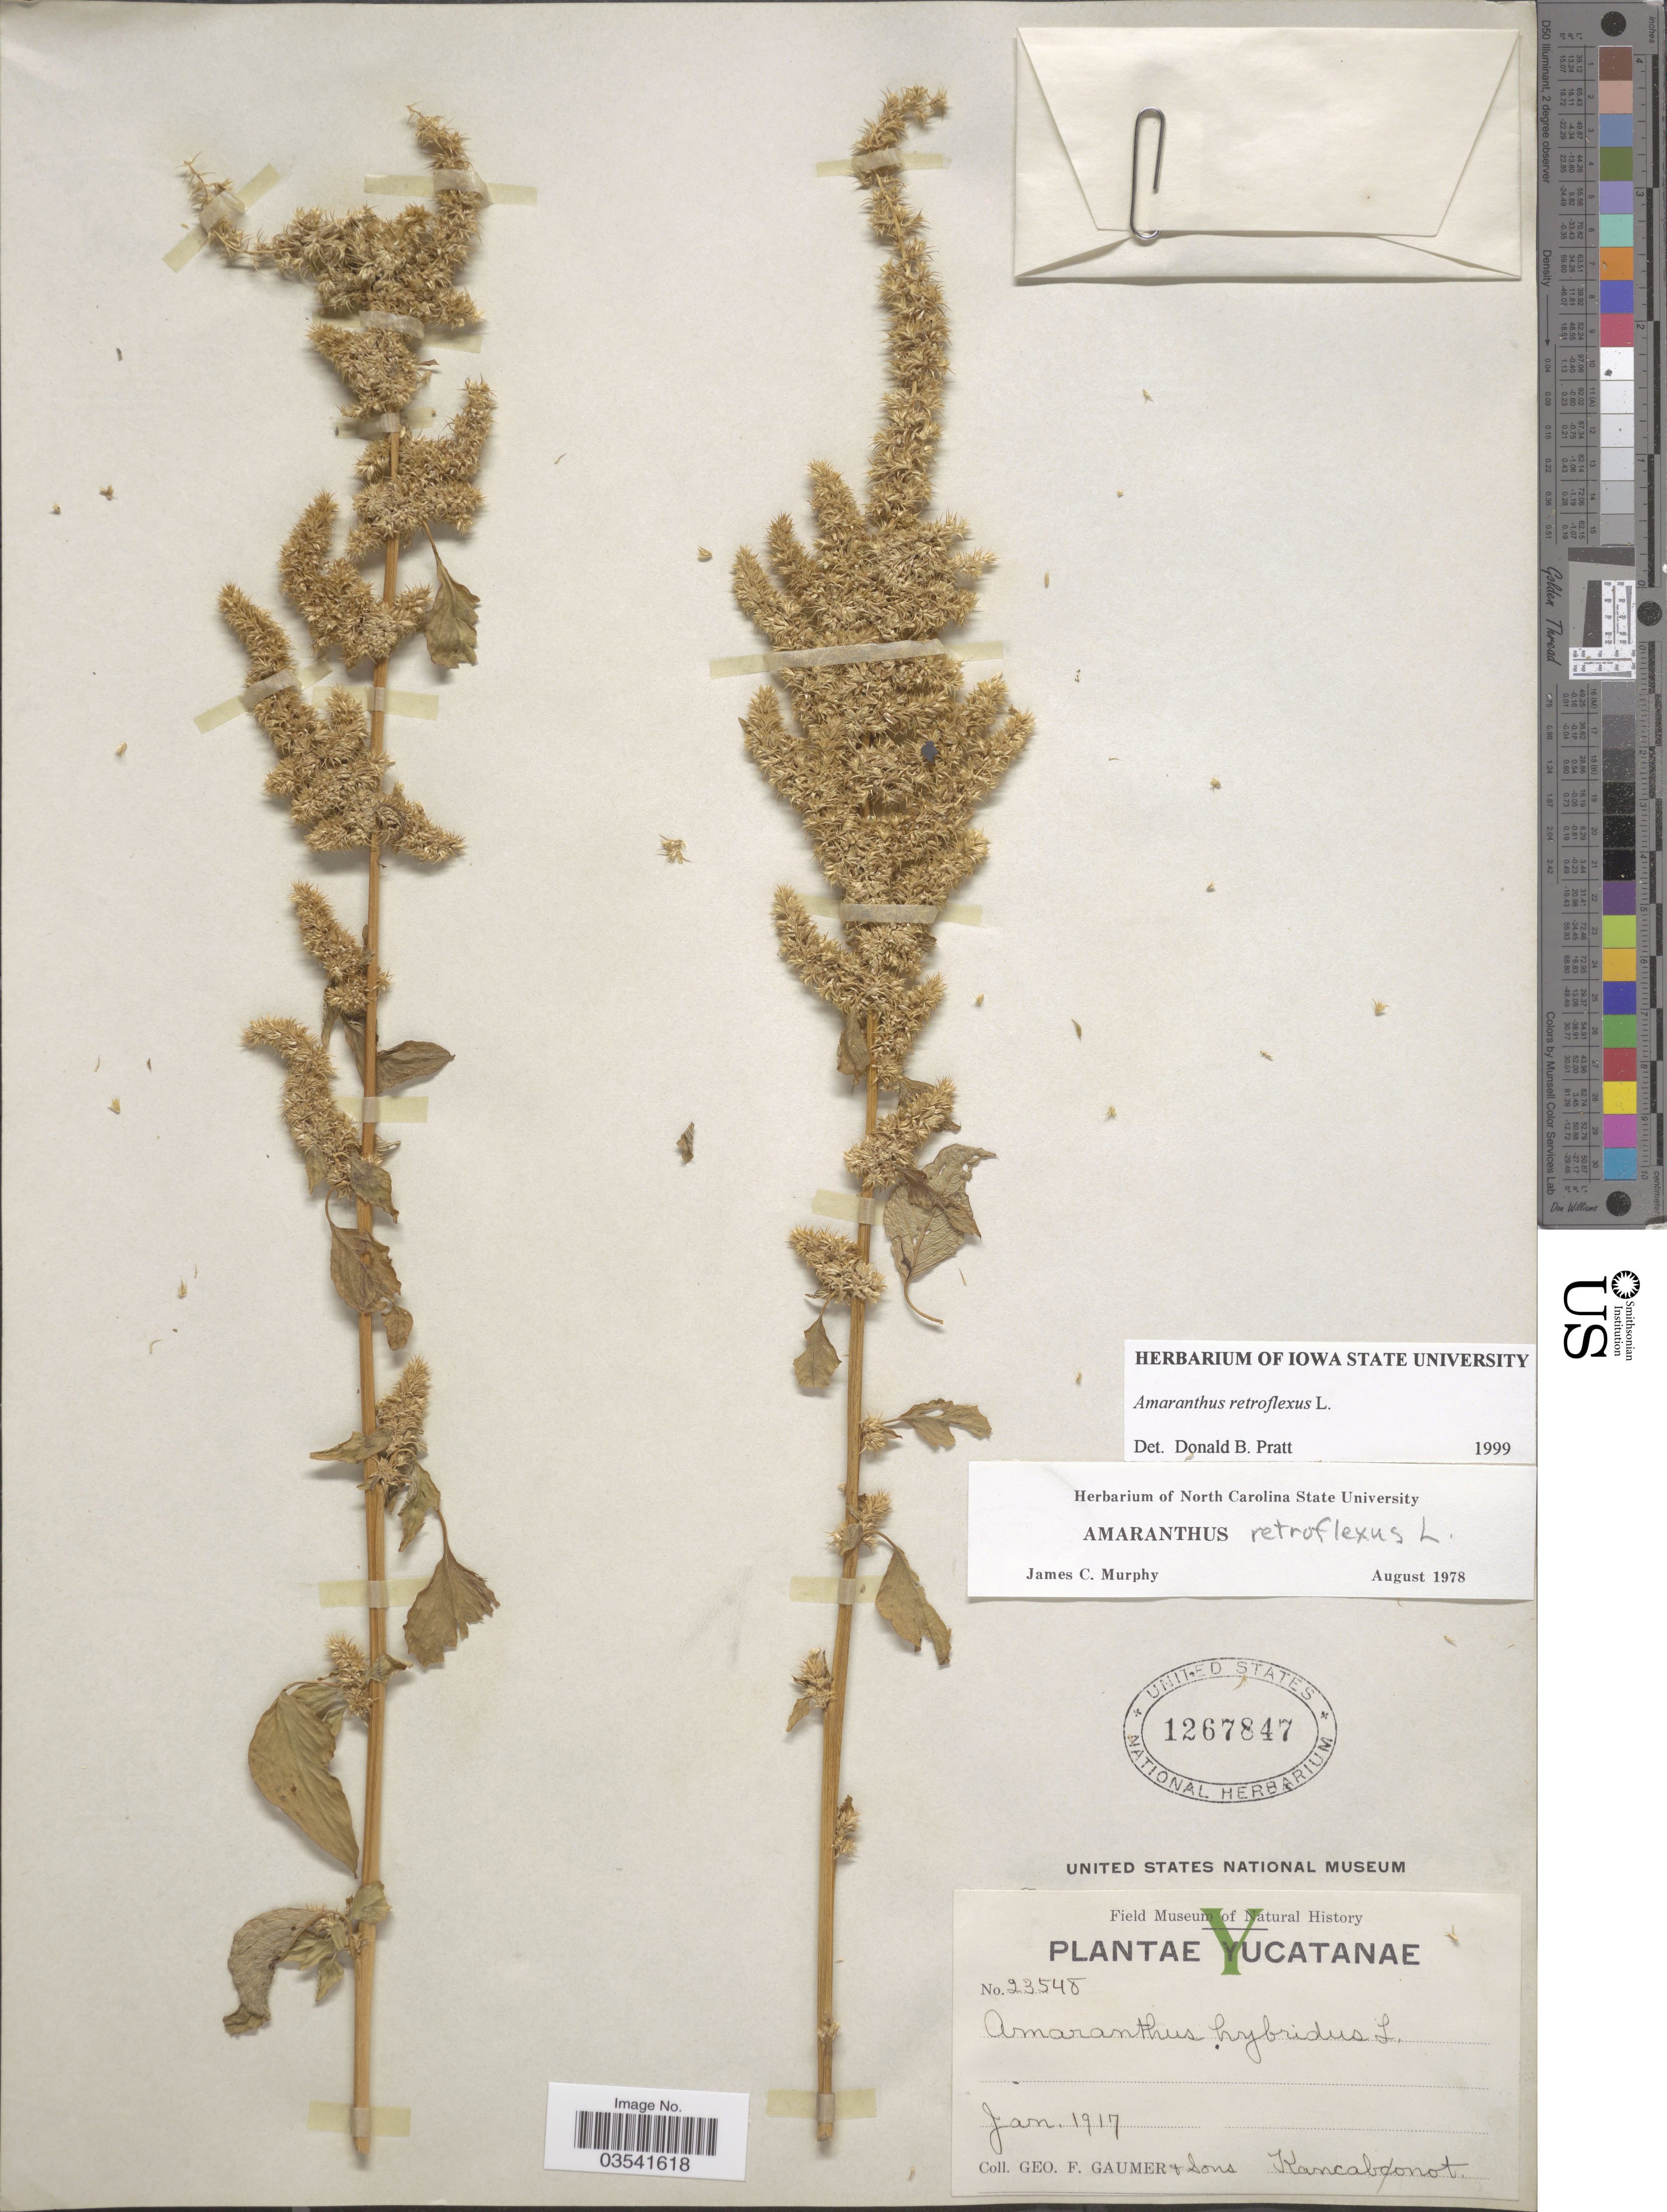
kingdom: Plantae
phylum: Tracheophyta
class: Magnoliopsida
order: Caryophyllales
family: Amaranthaceae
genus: Amaranthus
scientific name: Amaranthus retroflexus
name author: L.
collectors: G. F. Gaumer & Sons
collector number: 23548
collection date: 1917-01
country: Mexico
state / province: Yucatán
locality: Kancabonot. [unsure placement]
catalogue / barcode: US 1267847